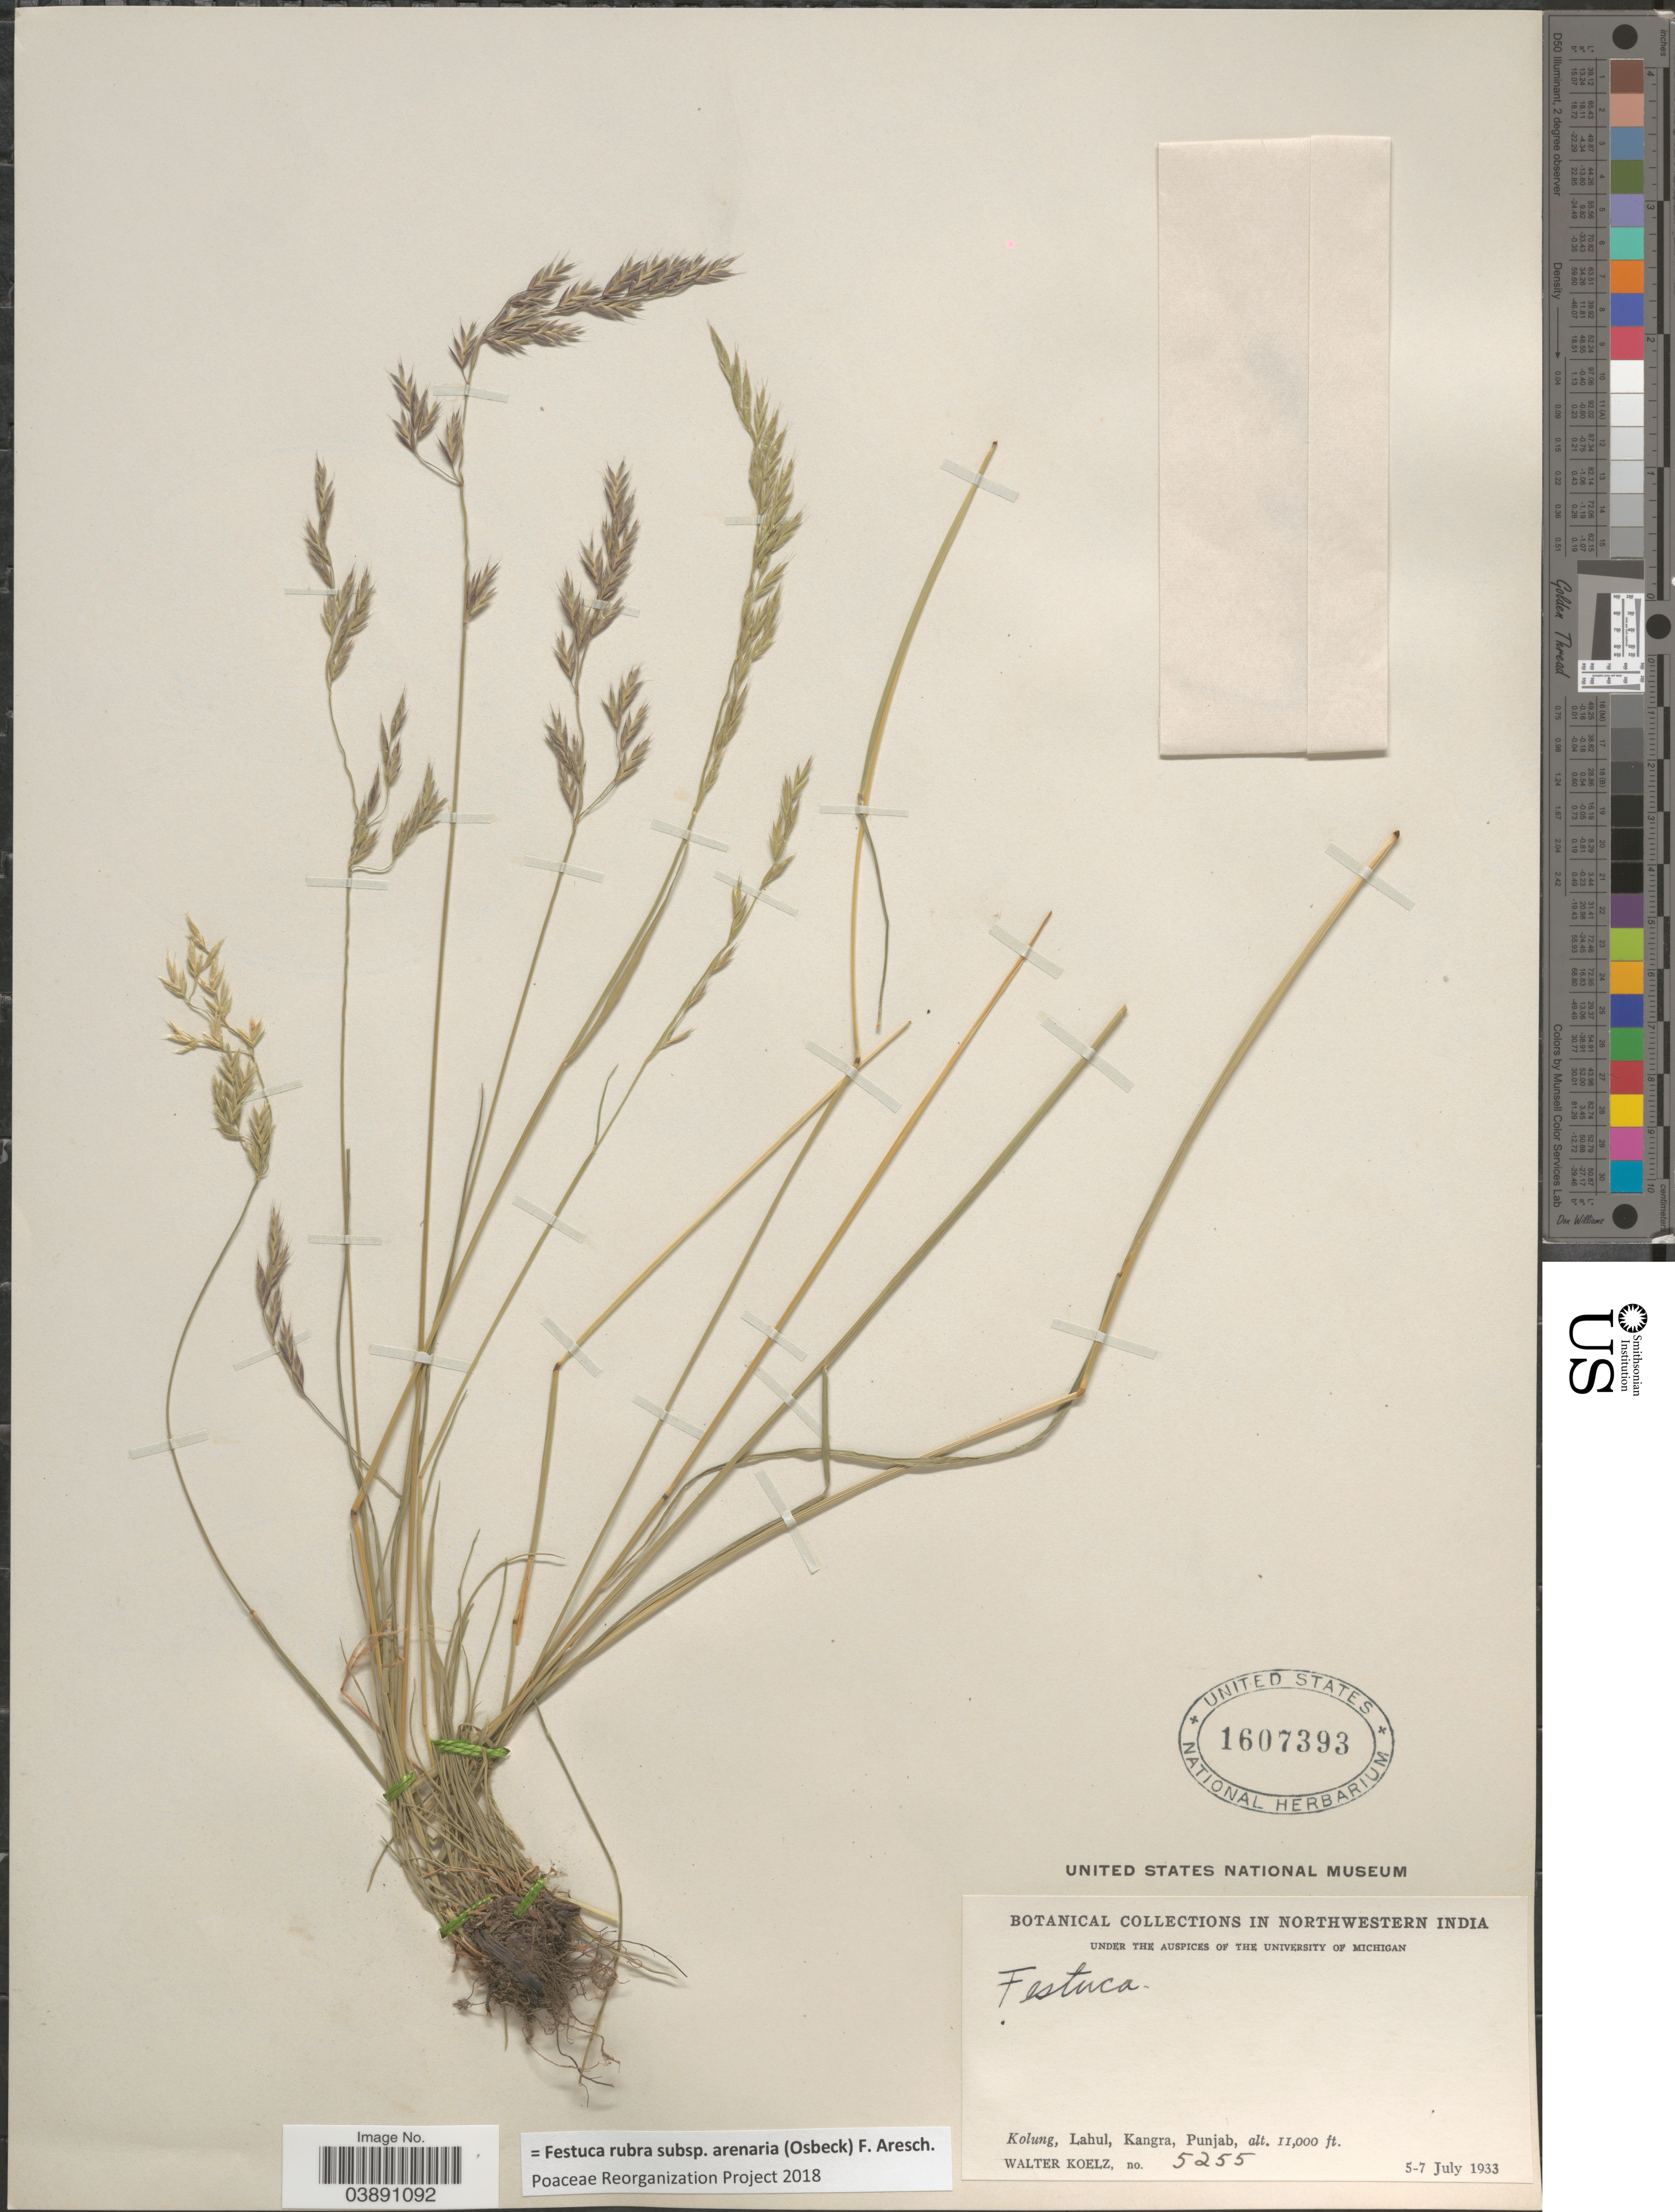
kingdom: Plantae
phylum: Tracheophyta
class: Liliopsida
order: Poales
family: Poaceae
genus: Festuca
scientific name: Festuca rubra subsp. arenaria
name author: (Osbeck) F. Aresch.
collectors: W. N. Koelz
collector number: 5255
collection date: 1933-07-05/1933-07-07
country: India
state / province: Punjab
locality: In Northwestern India. Kolung, Lahul, Kangra, Punjab.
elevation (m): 3353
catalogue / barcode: US 1607393